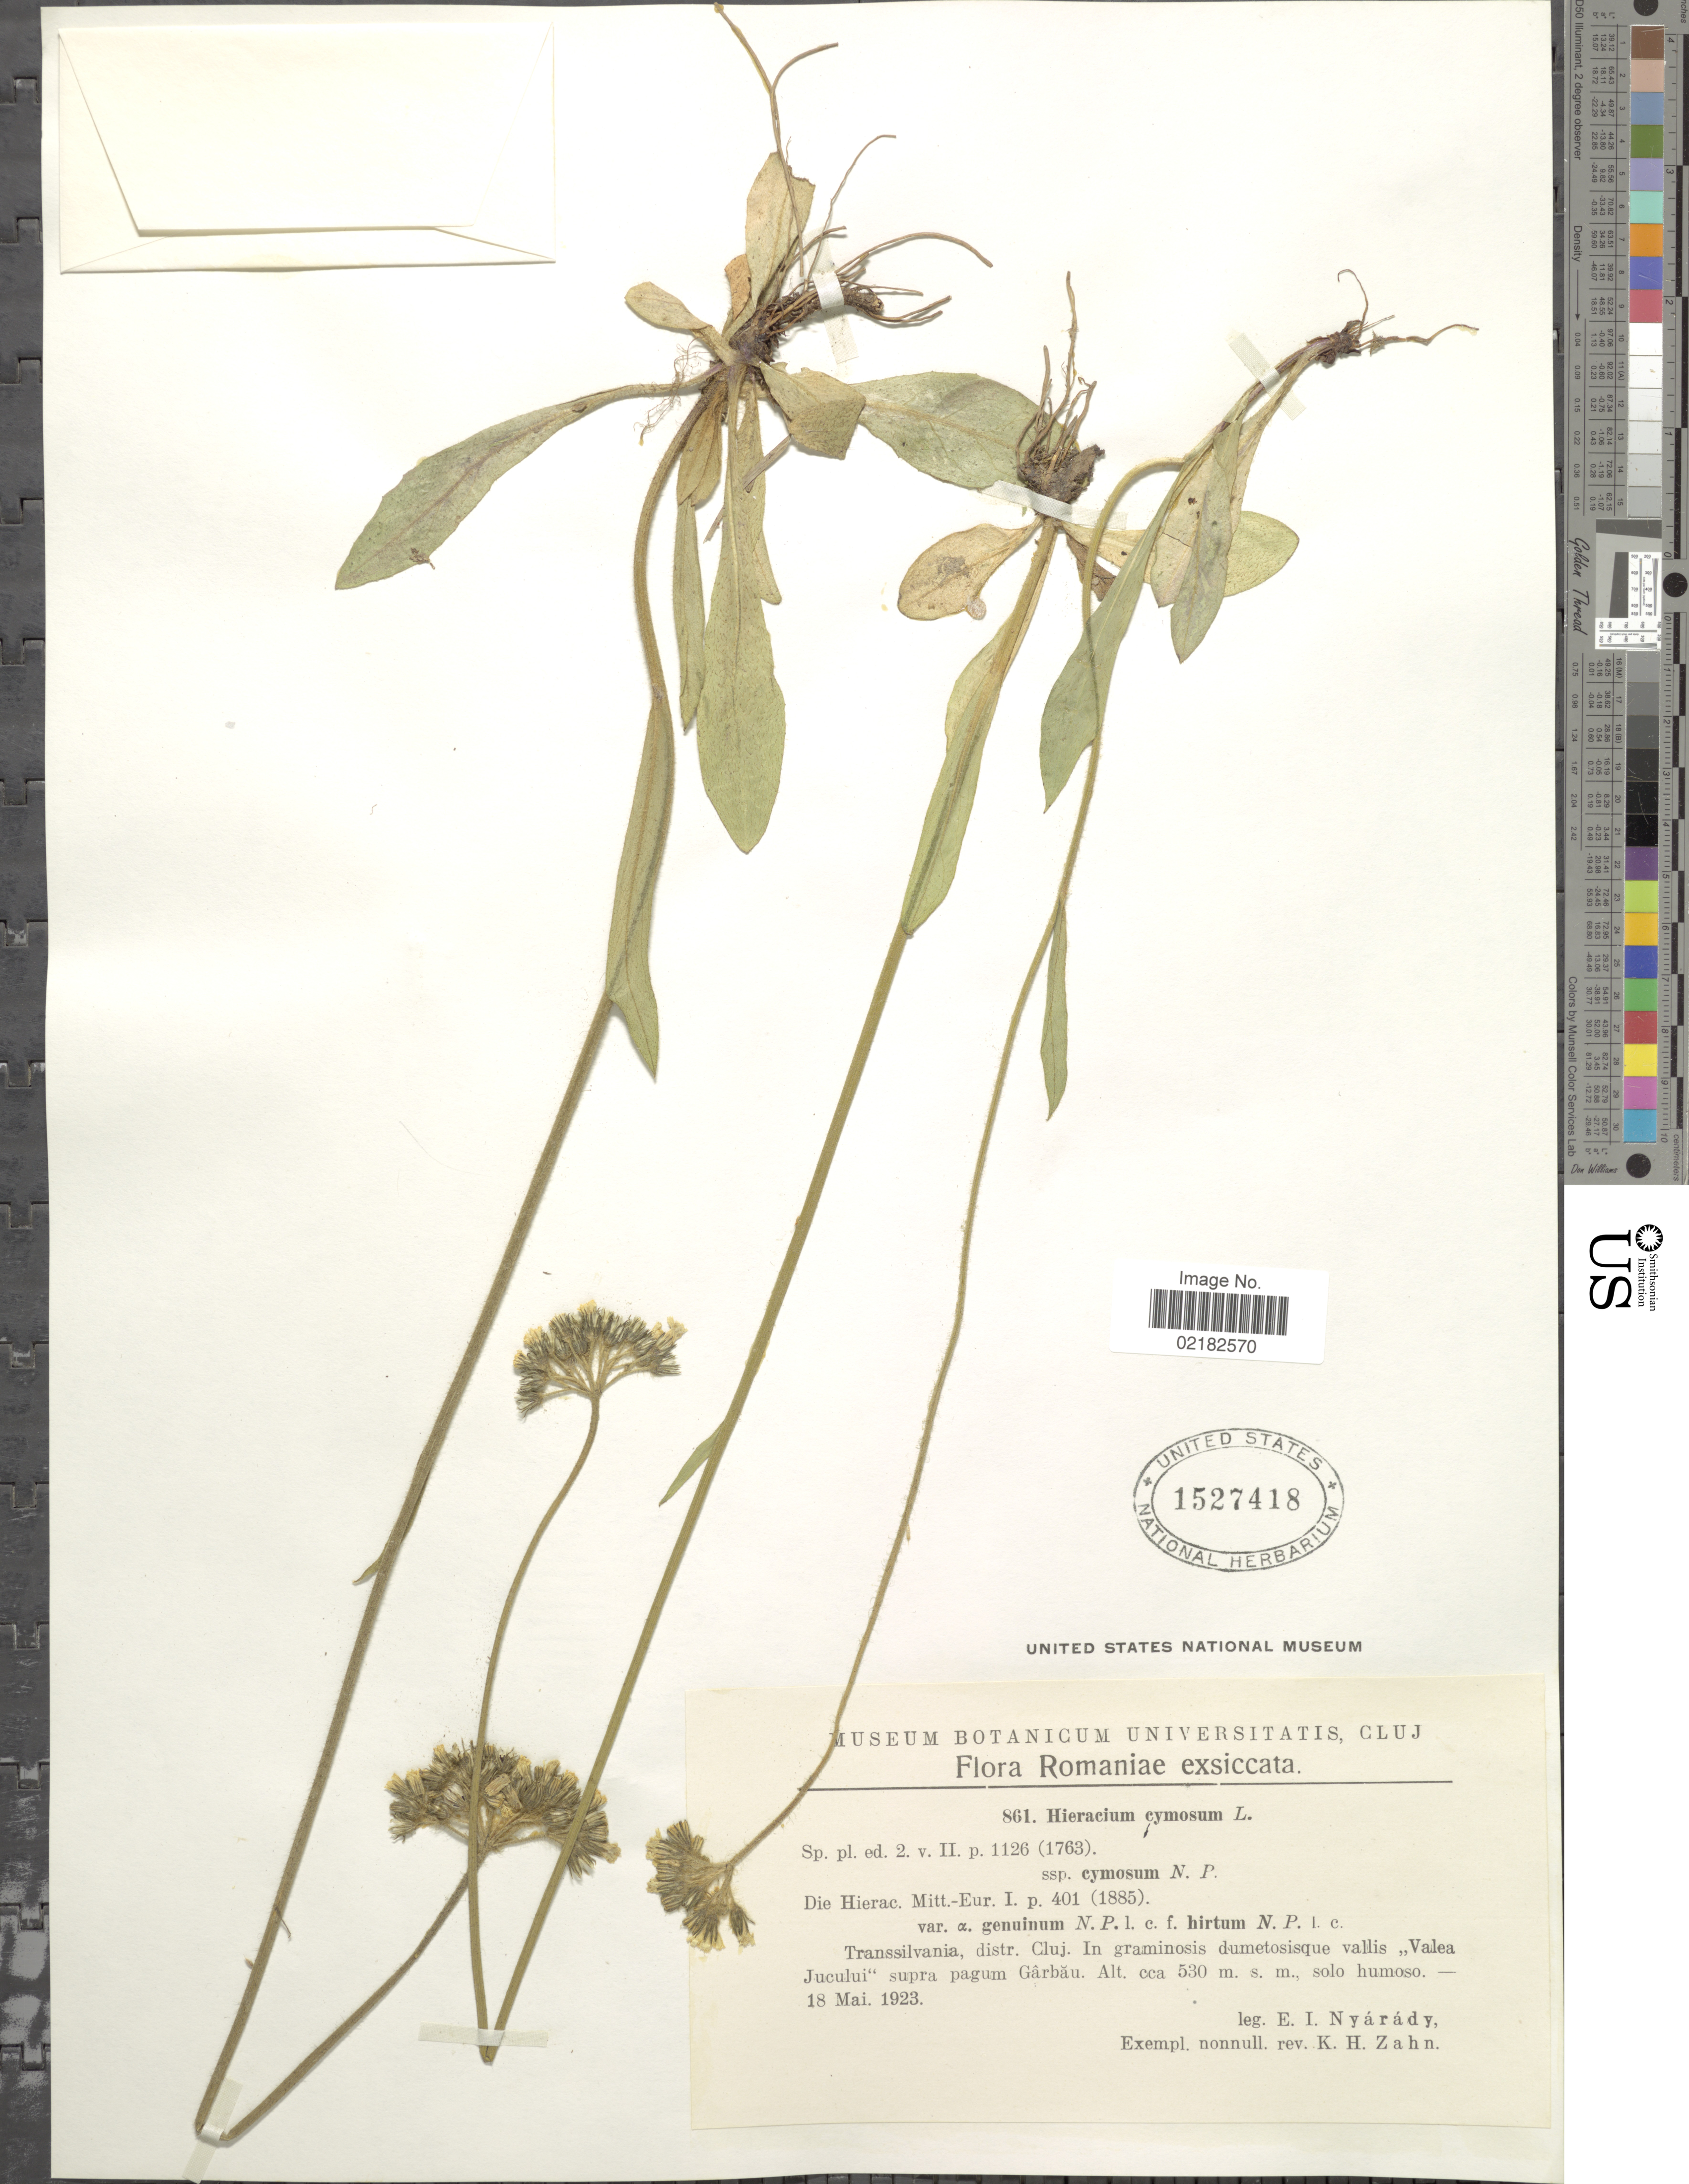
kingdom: Plantae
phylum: Tracheophyta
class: Magnoliopsida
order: Asterales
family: Asteraceae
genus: Pilosella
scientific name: Pilosella cymiflora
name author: (Näg. & Peter) S. Bräut. & Greuter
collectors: E. Nyárády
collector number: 861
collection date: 1923-05-18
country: Romania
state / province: Cluj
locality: Transsilvania, vallis Valea Jucului, supra pagum Garbau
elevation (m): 530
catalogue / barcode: US 1527418